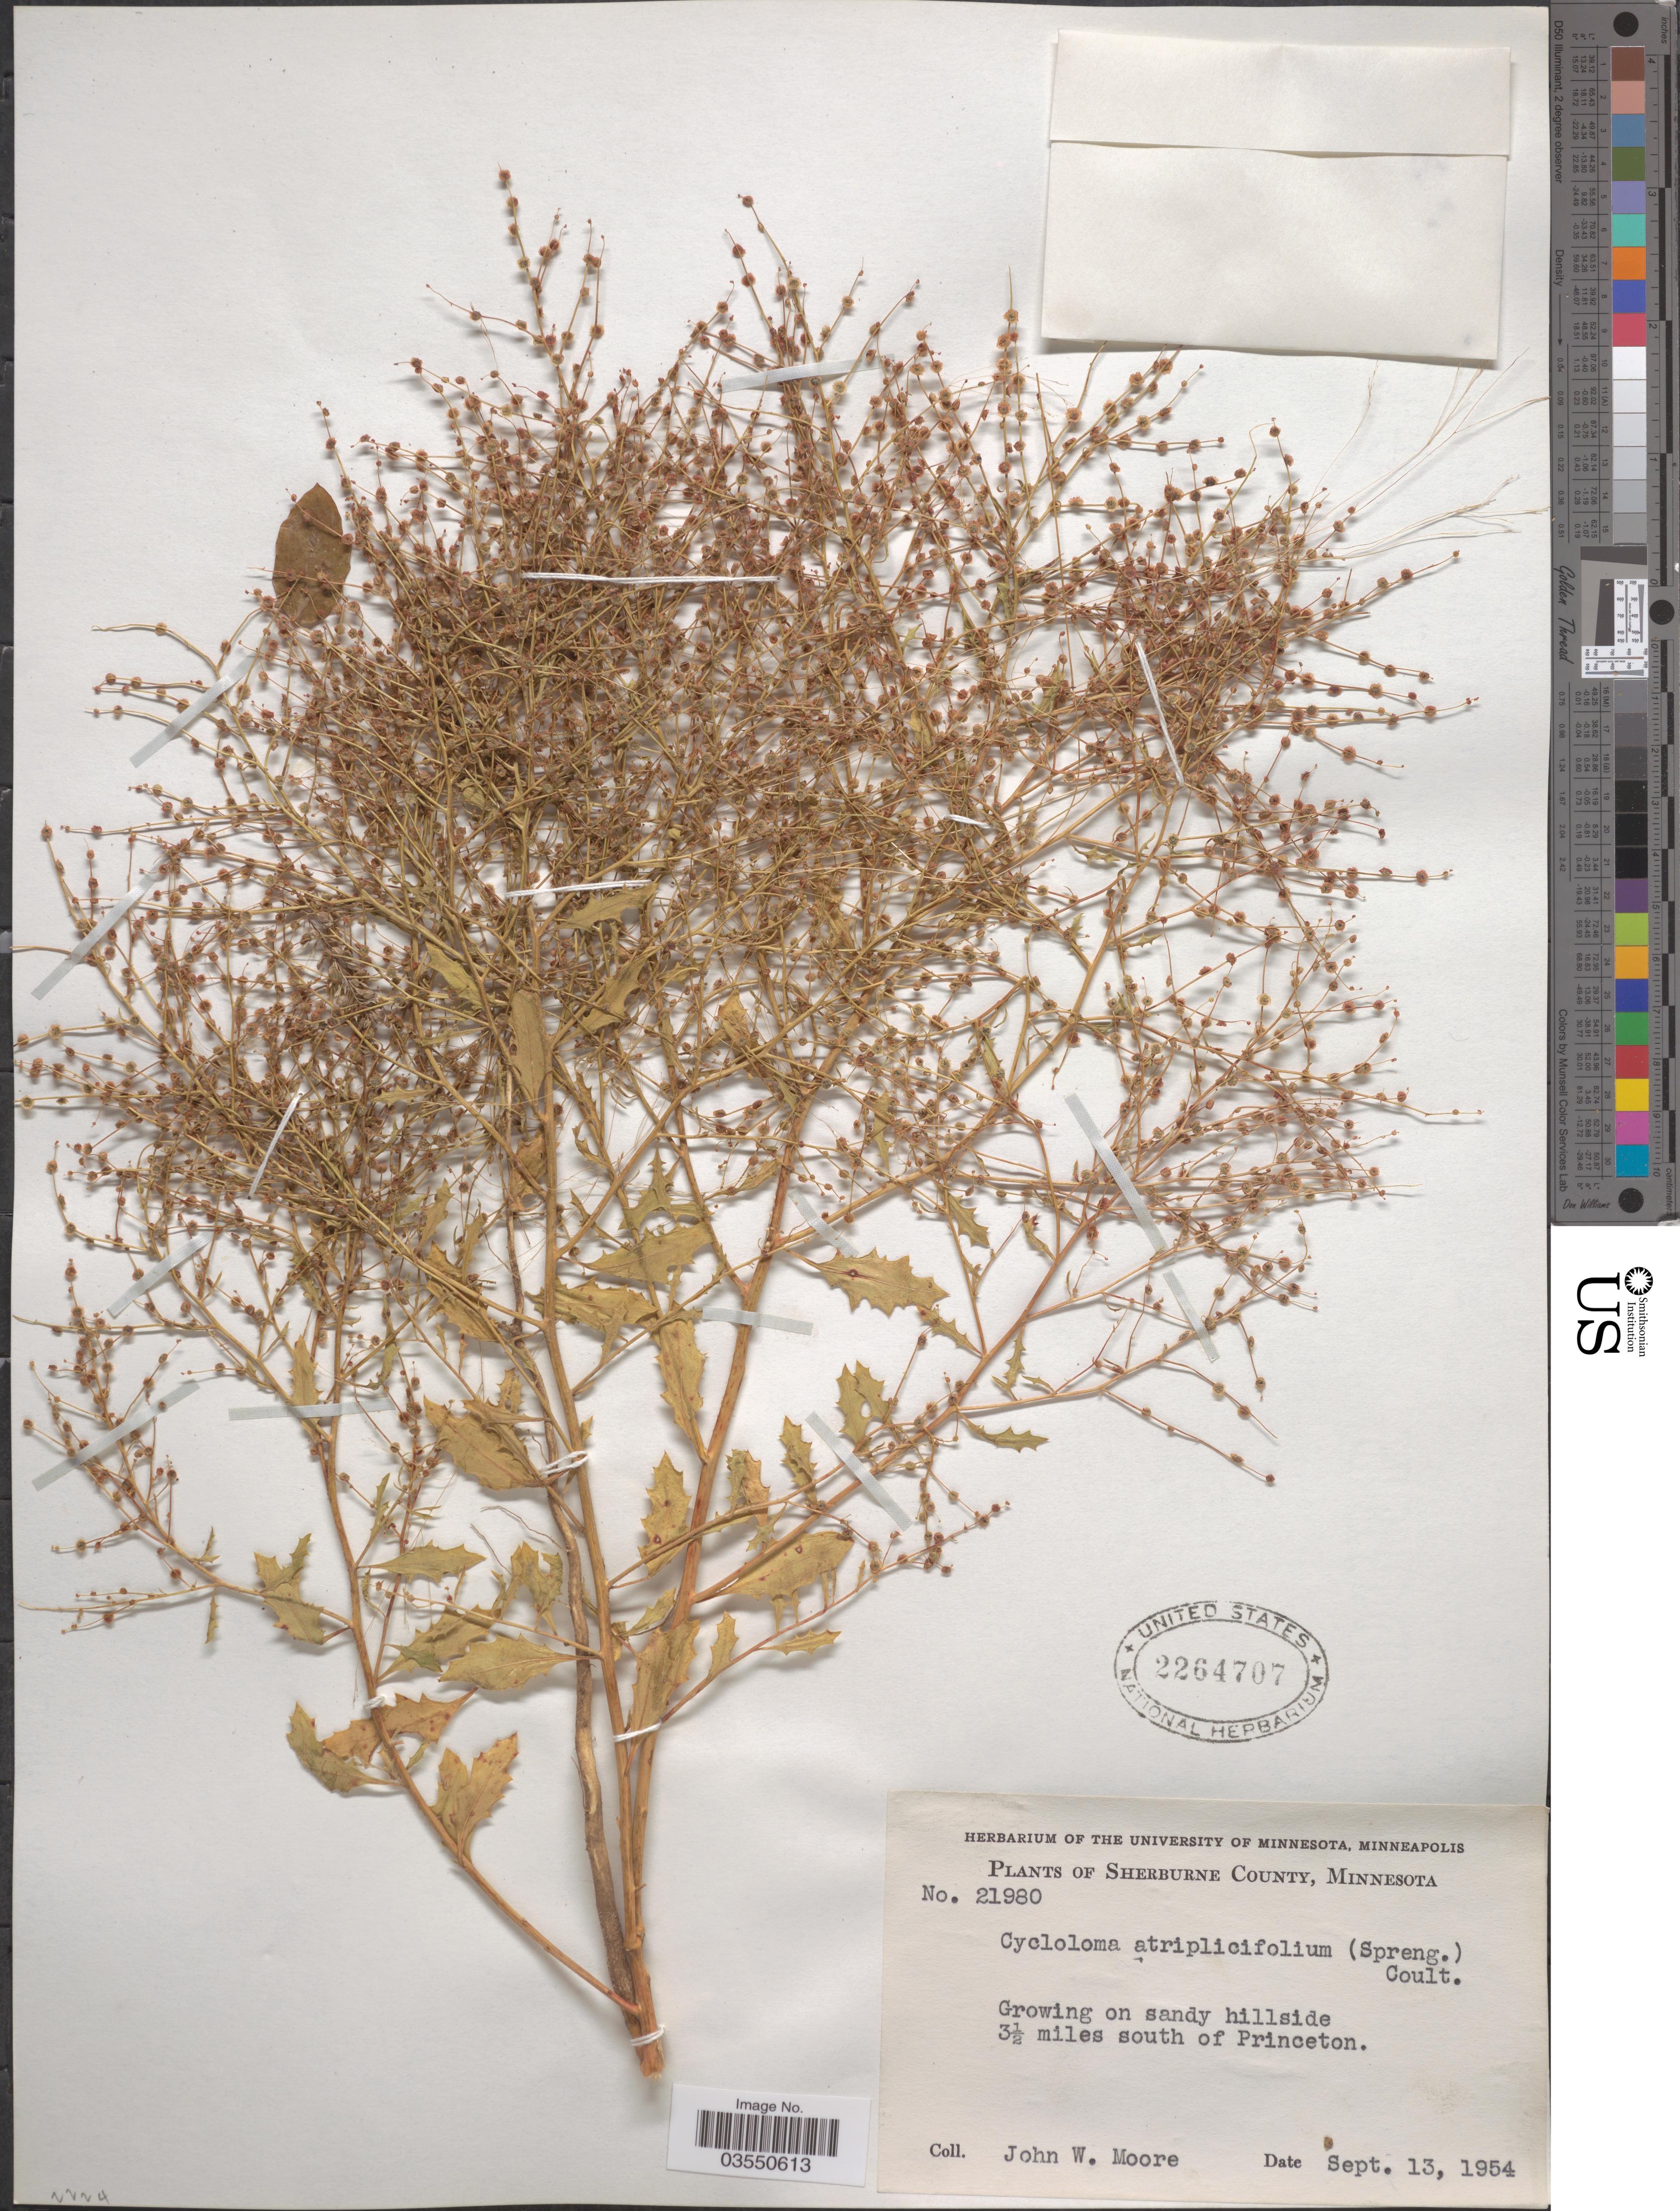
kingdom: Plantae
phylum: Tracheophyta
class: Magnoliopsida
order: Caryophyllales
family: Amaranthaceae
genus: Dysphania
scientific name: Dysphania atriplicifolia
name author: (Spreng.) G. Kadereit et al.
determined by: U.S. National Herbarium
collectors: J. Moore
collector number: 21980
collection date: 1954-09-13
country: United States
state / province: Minnesota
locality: Sherburne County. 3½ miles south of Princeton.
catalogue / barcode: US 2264707